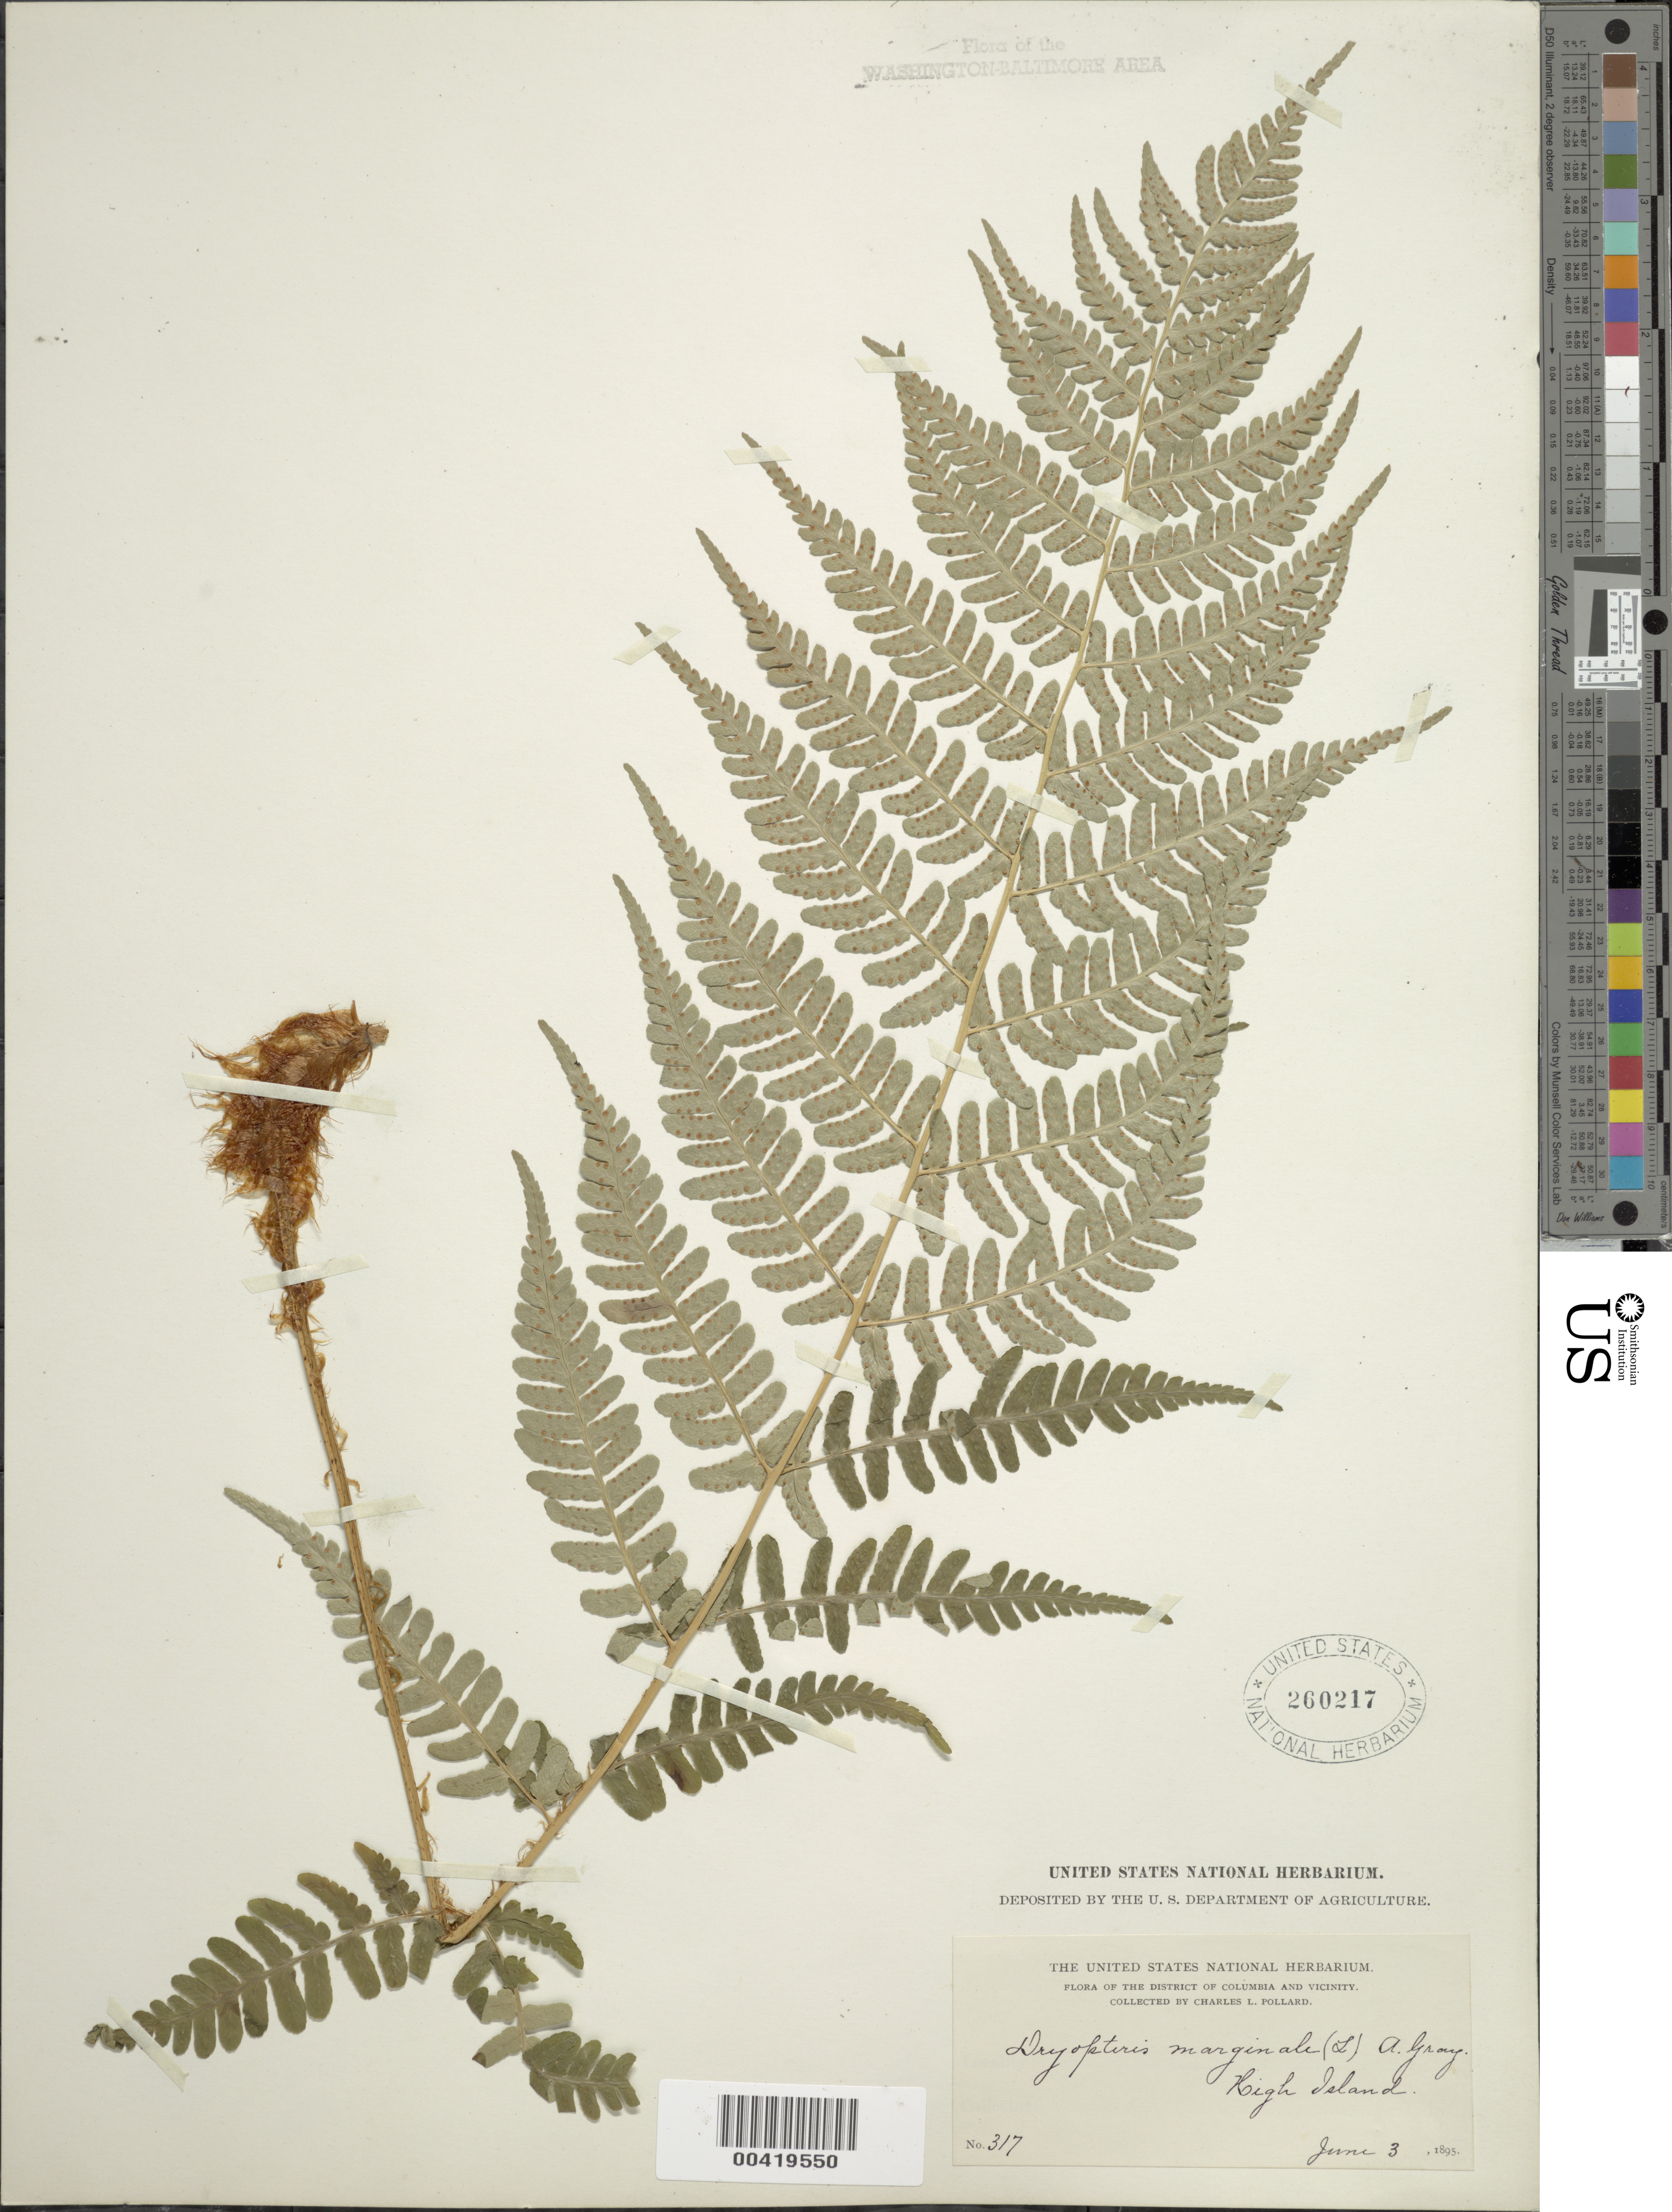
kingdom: Plantae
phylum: Tracheophyta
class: Polypodiopsida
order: Polypodiales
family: Dryopteridaceae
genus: Dryopteris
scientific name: Dryopteris marginalis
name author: (L.) A. Gray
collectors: C. L. Pollard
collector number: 317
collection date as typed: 03 Jun 1895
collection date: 1895-06-03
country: United States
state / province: Maryland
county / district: Montgomery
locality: High Island C. & O. Canal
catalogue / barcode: US 260217